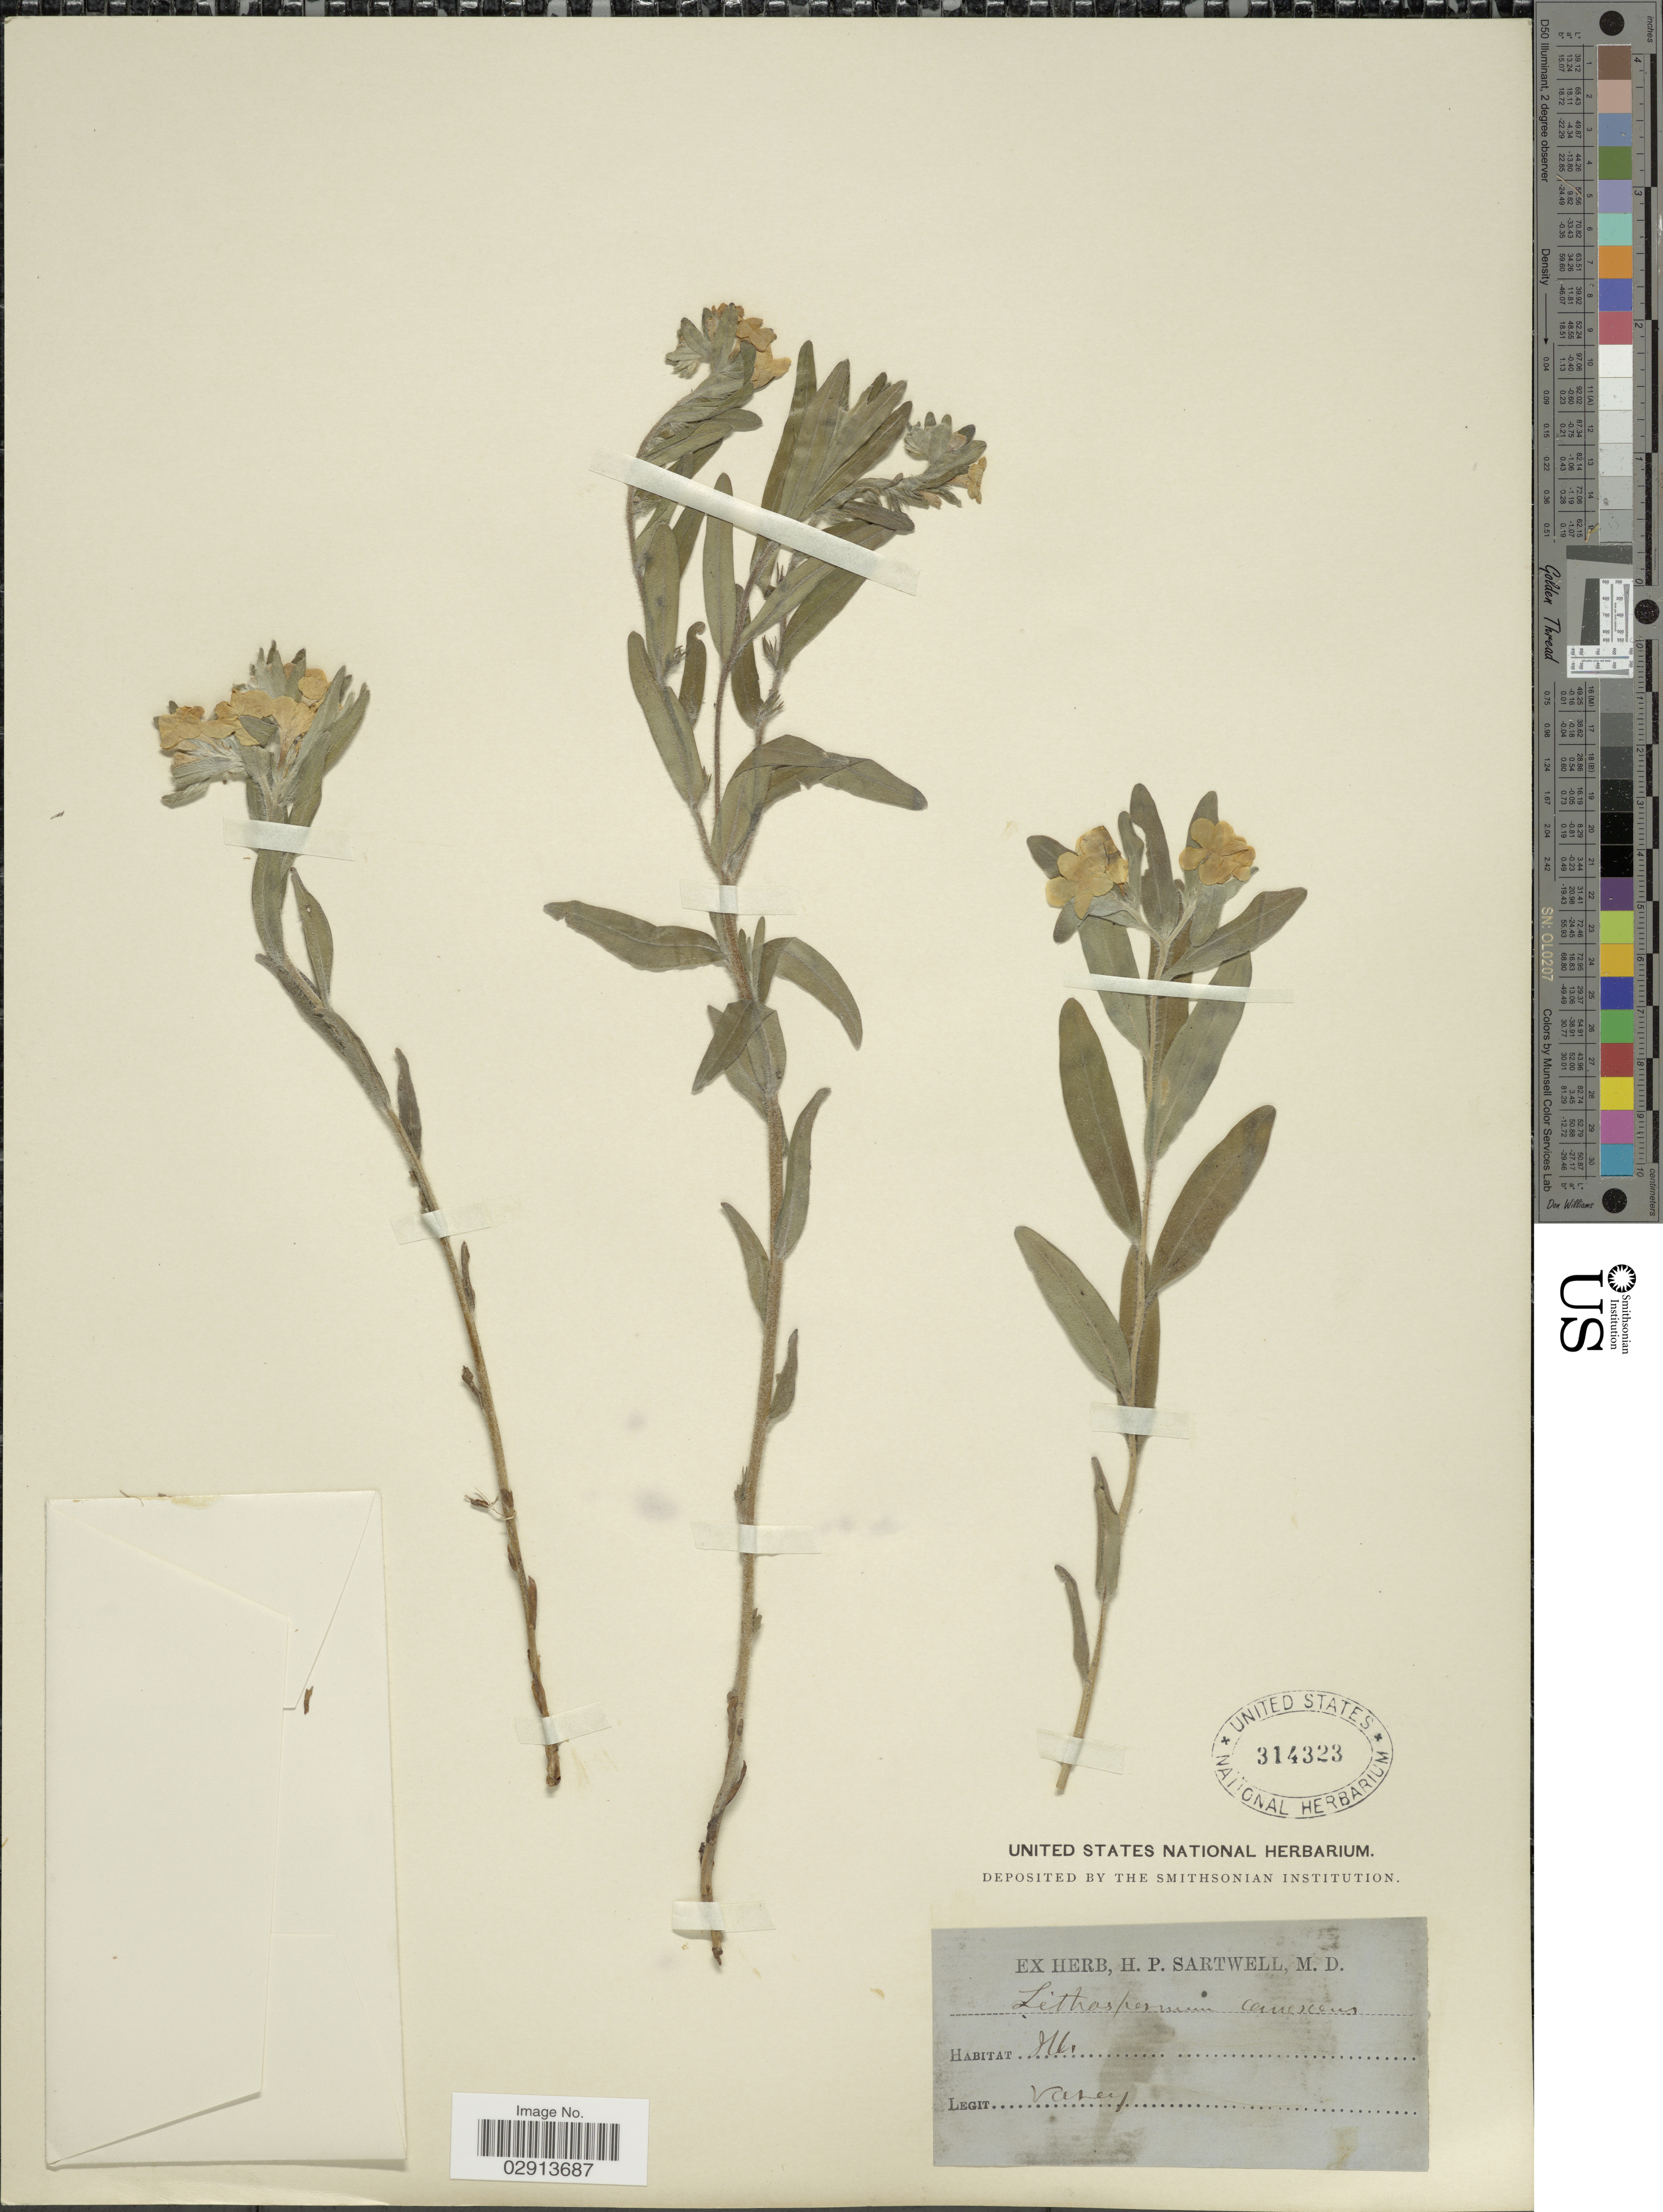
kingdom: Plantae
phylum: Tracheophyta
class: Magnoliopsida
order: Boraginales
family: Boraginaceae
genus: Lithospermum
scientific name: Lithospermum canescens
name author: (Michx.) Lehm.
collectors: Vasey, --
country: United States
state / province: Illinois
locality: Ill.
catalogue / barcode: US 314323